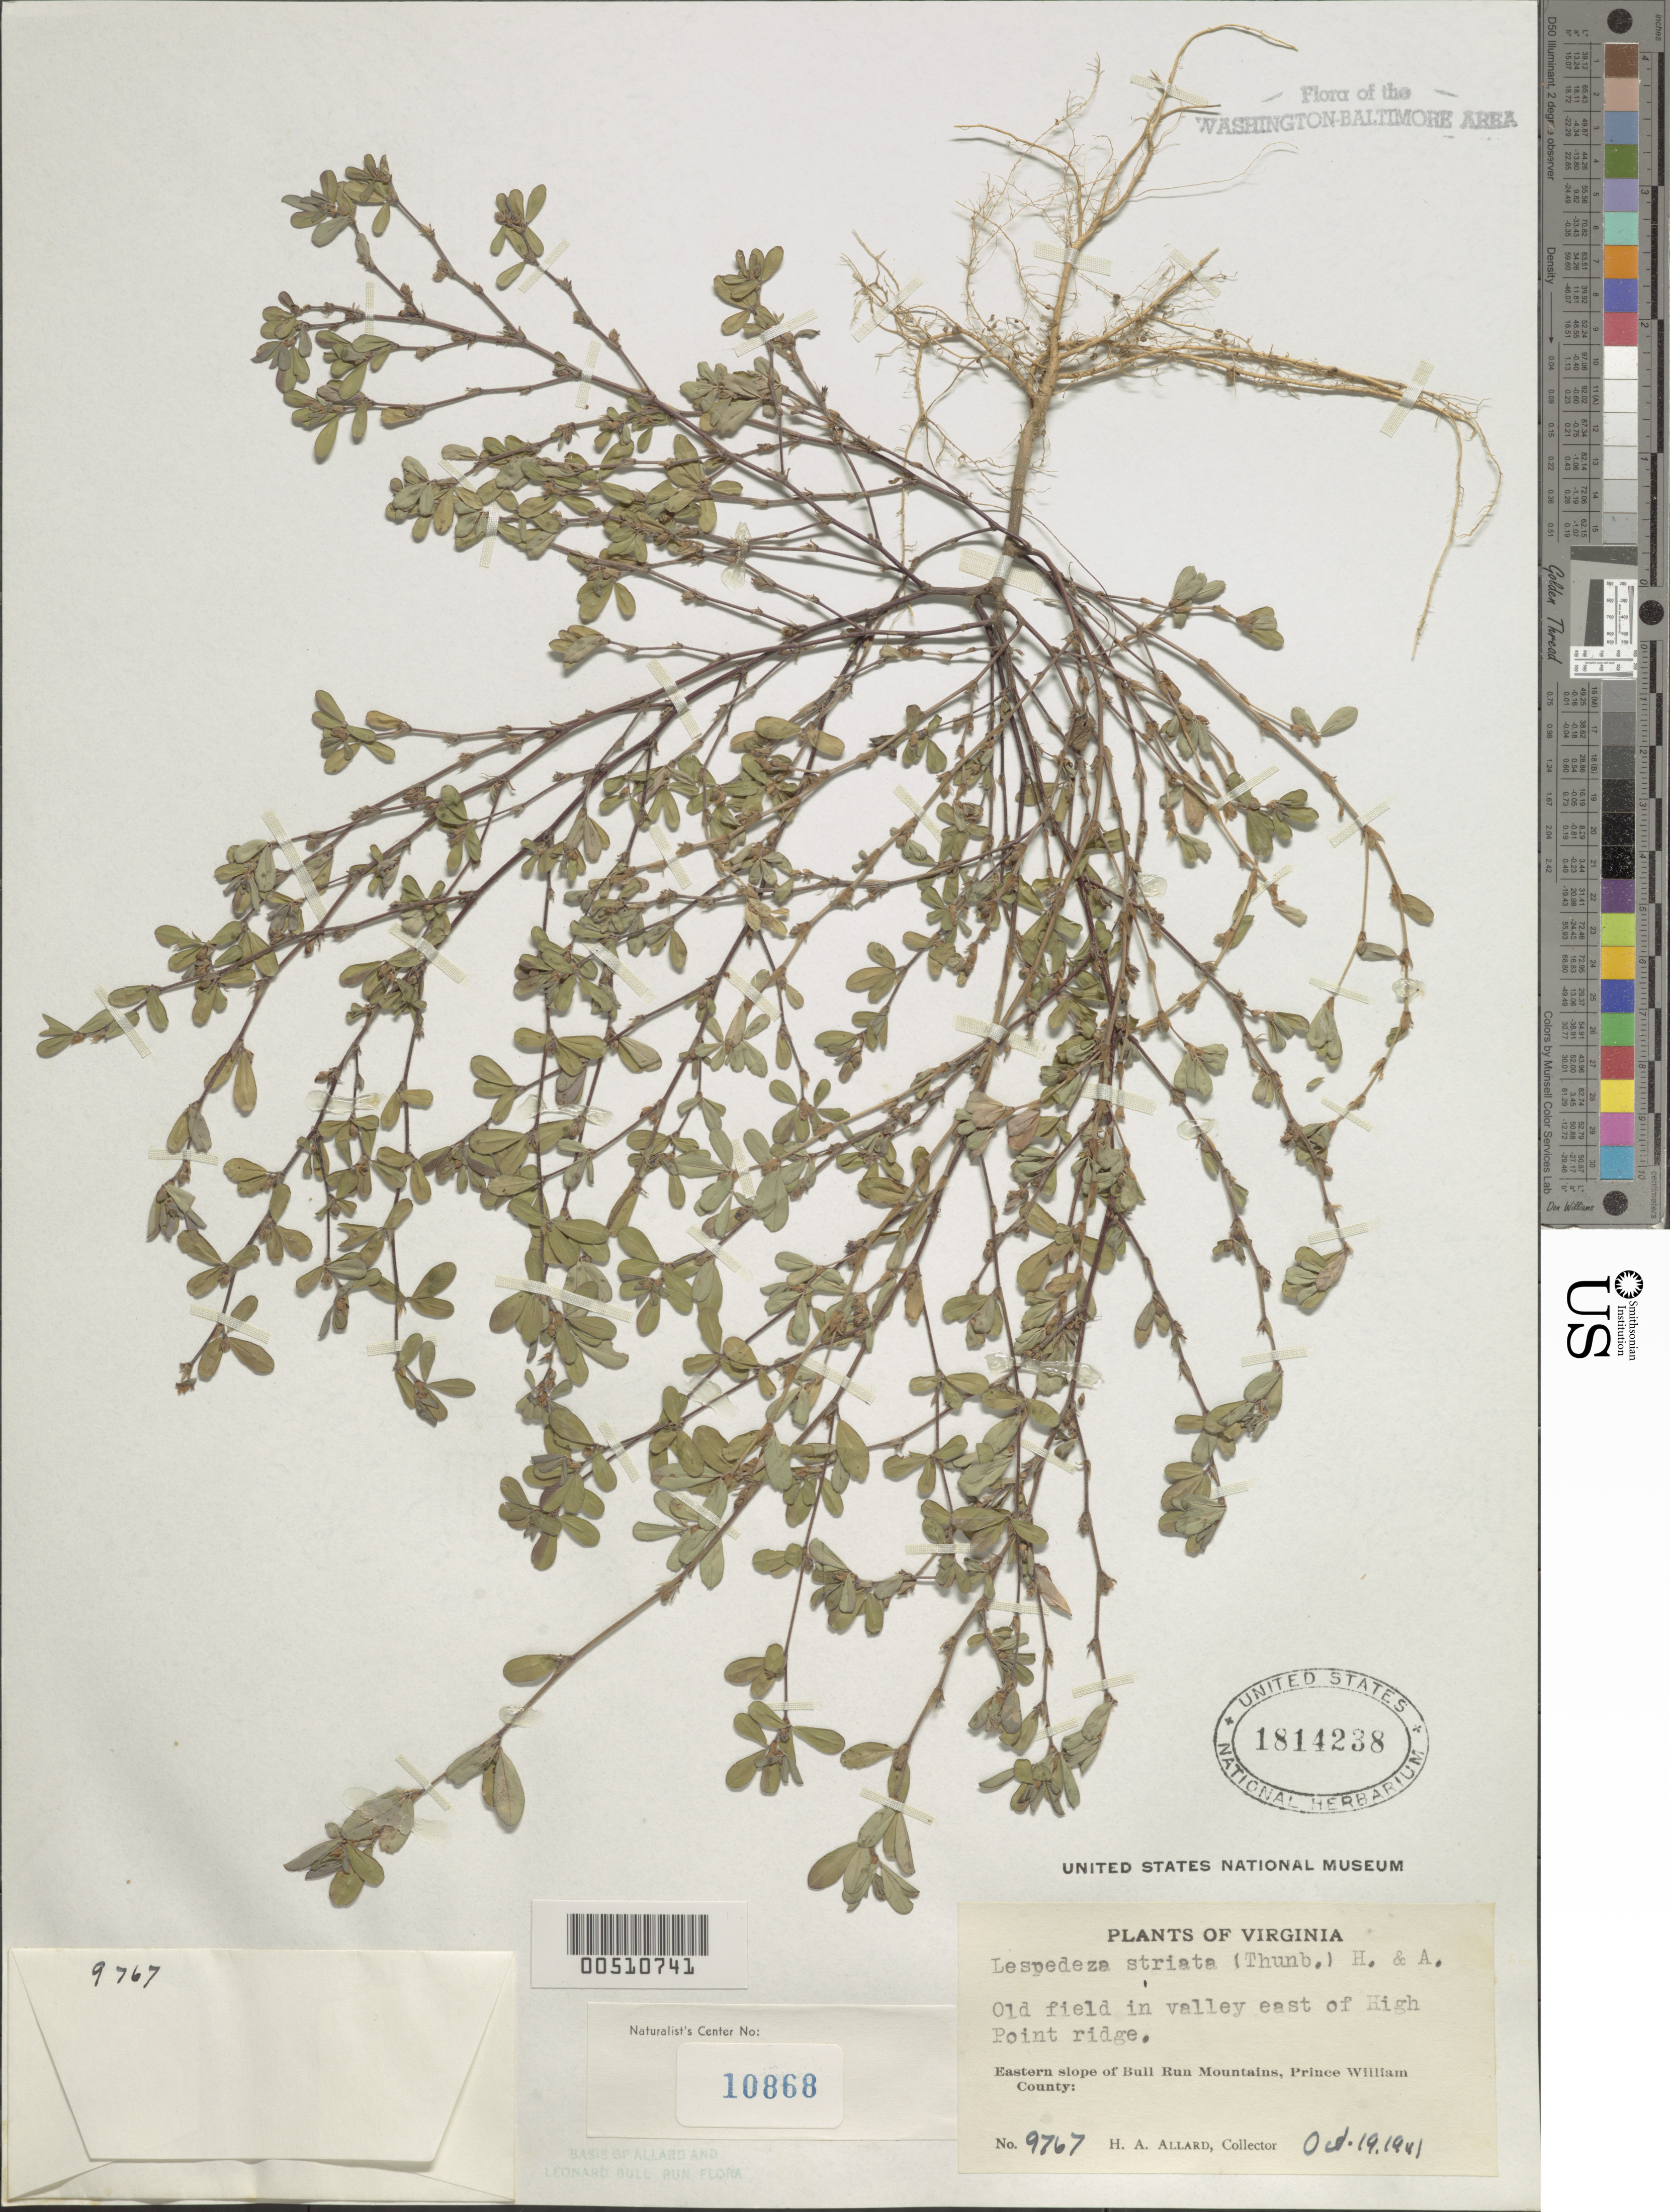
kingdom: Plantae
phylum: Tracheophyta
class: Magnoliopsida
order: Fabales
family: Fabaceae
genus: Kummerowia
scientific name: Kummerowia striata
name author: (Thunb.) Schindl.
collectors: H. A. Allard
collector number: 9767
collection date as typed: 19 Oct 1941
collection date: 1941-10-19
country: United States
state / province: Virginia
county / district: Prince William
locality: E of High Point Ridge, E slope of Bull Run Mts. Bull Run Mts.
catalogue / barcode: US 1814238